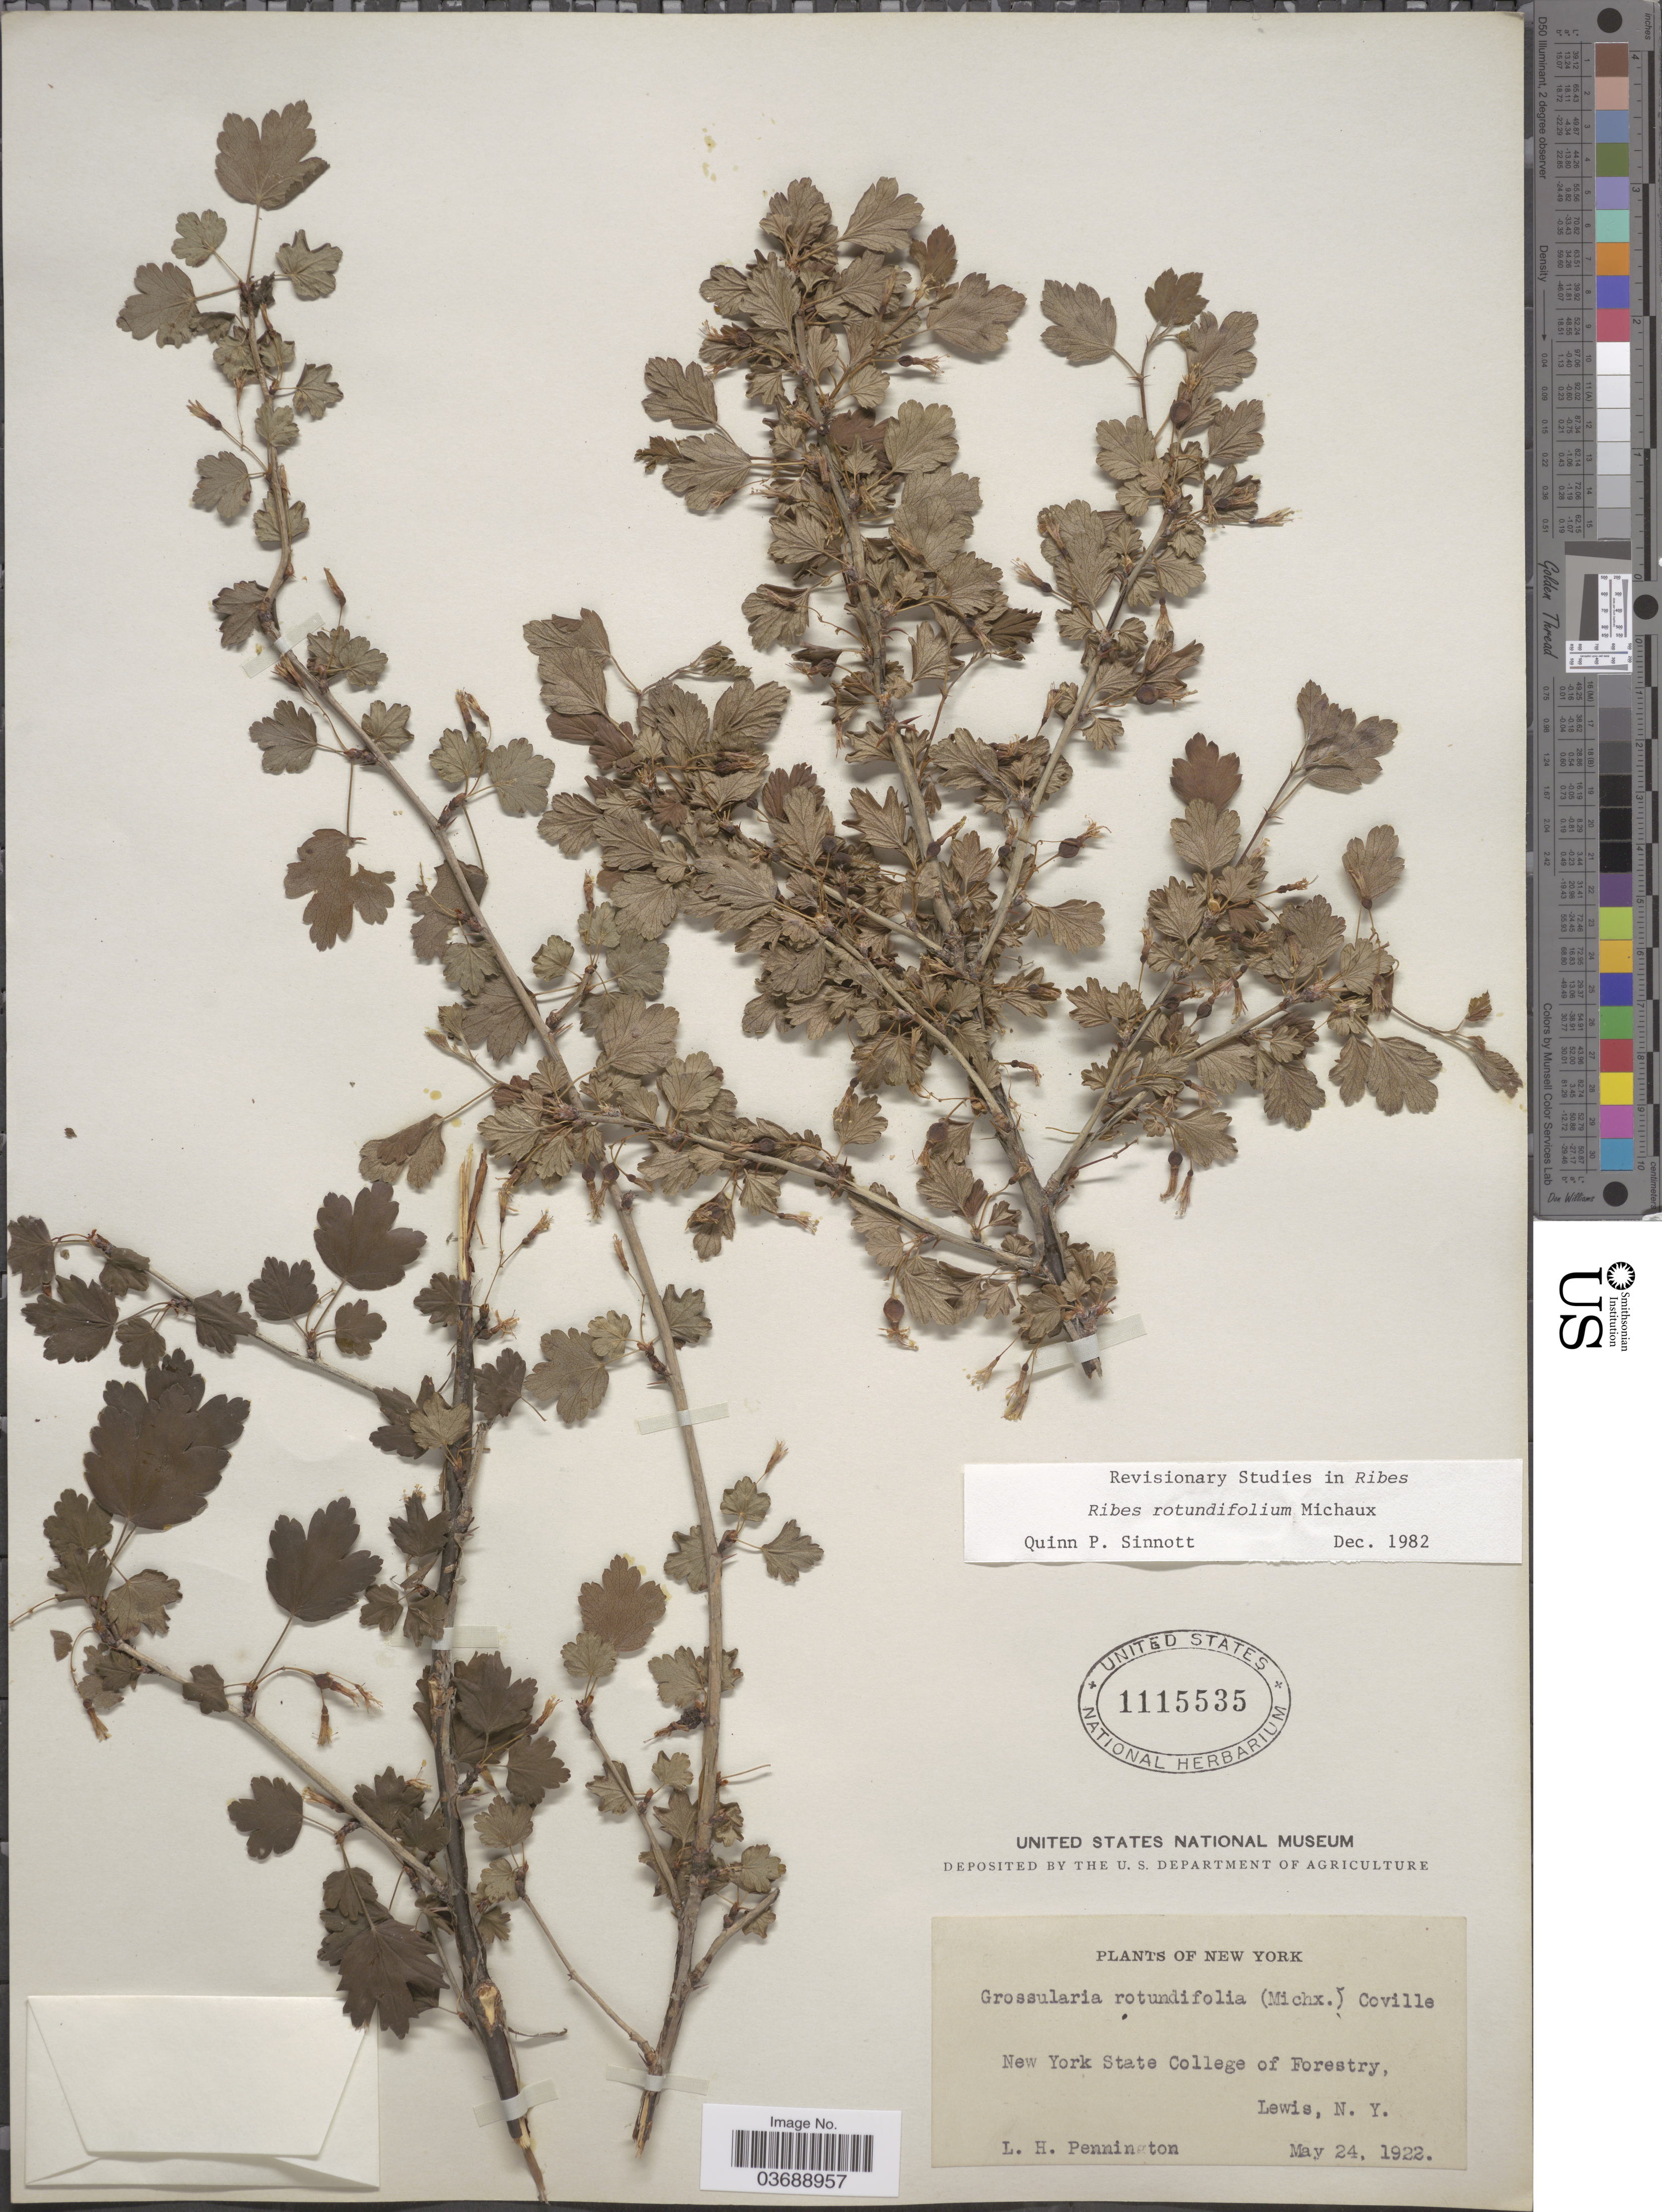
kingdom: Plantae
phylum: Tracheophyta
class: Magnoliopsida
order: Saxifragales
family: Grossulariaceae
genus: Ribes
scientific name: Ribes rotundifolium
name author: Michx.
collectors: L. Pennington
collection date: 1922-05-24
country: United States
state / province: New York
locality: New York State College of Forestry, Lewis.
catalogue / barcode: US 1115535